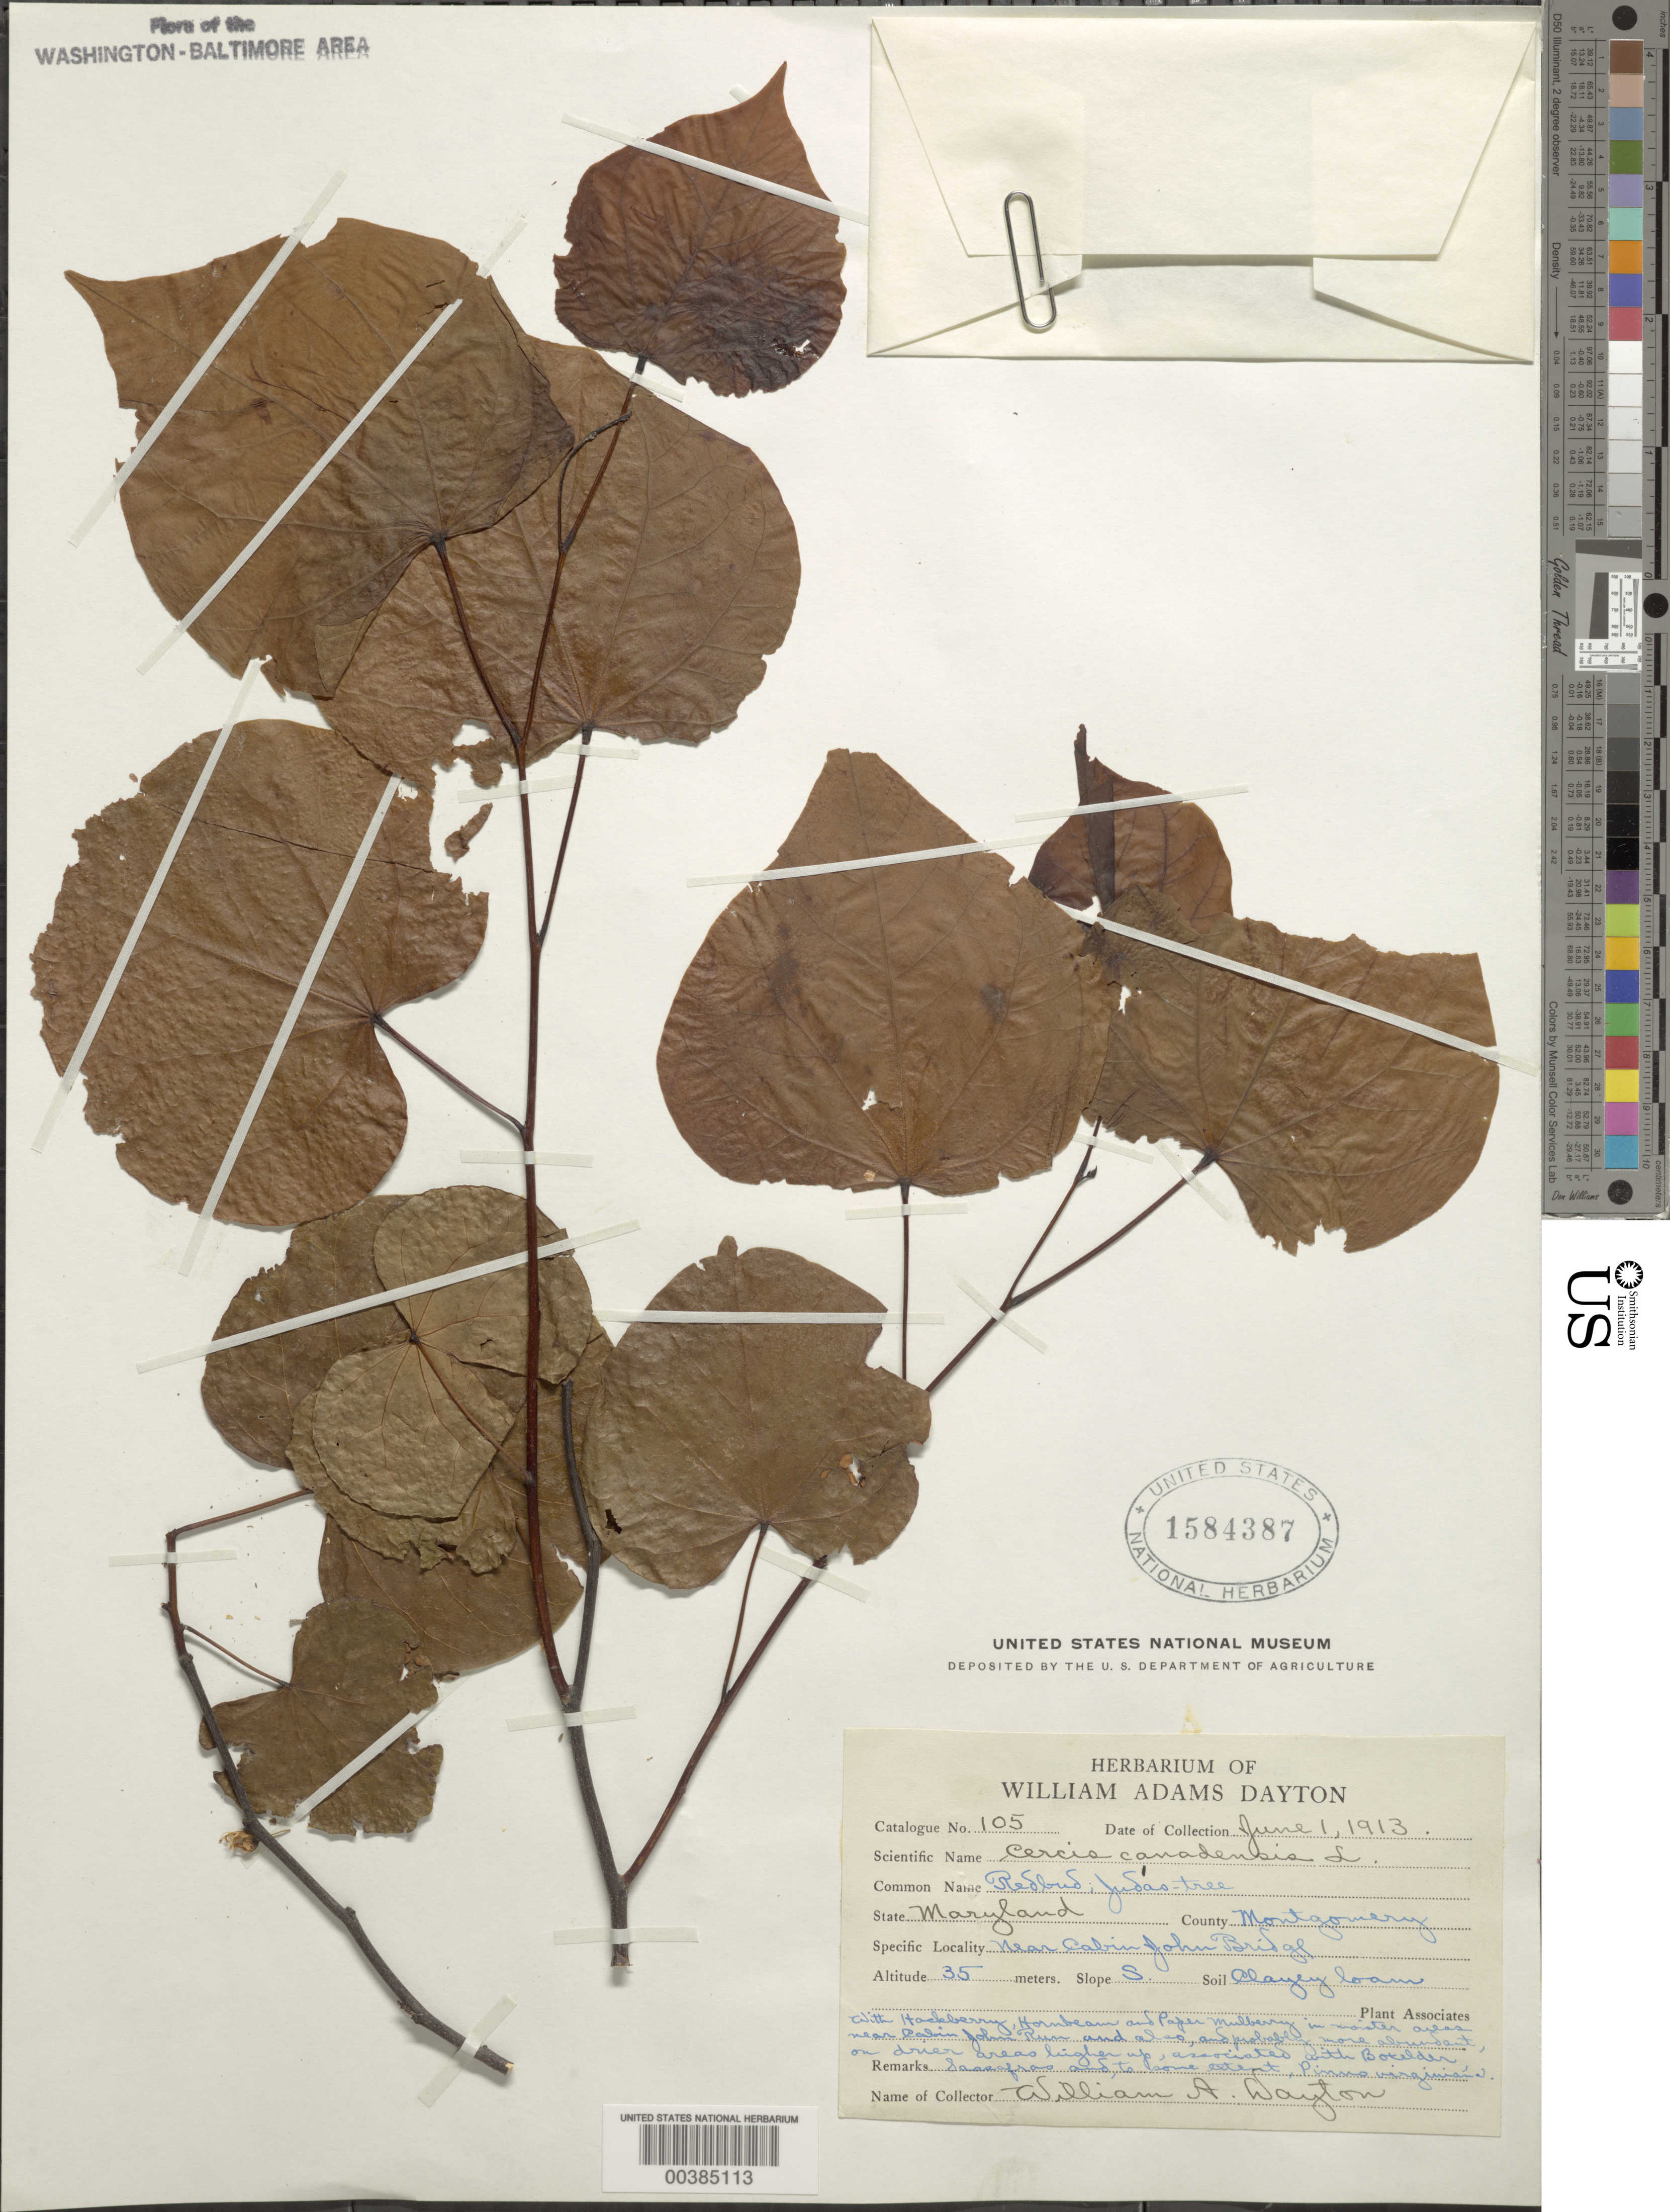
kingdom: Plantae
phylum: Tracheophyta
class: Magnoliopsida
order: Fabales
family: Fabaceae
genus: Cercis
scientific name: Cercis canadensis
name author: L.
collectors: W. Dayton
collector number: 105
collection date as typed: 01 Jun 1913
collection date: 1913-06-01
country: United States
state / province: Maryland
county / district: Montgomery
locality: Near Cabin John Bridge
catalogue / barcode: US 1584387